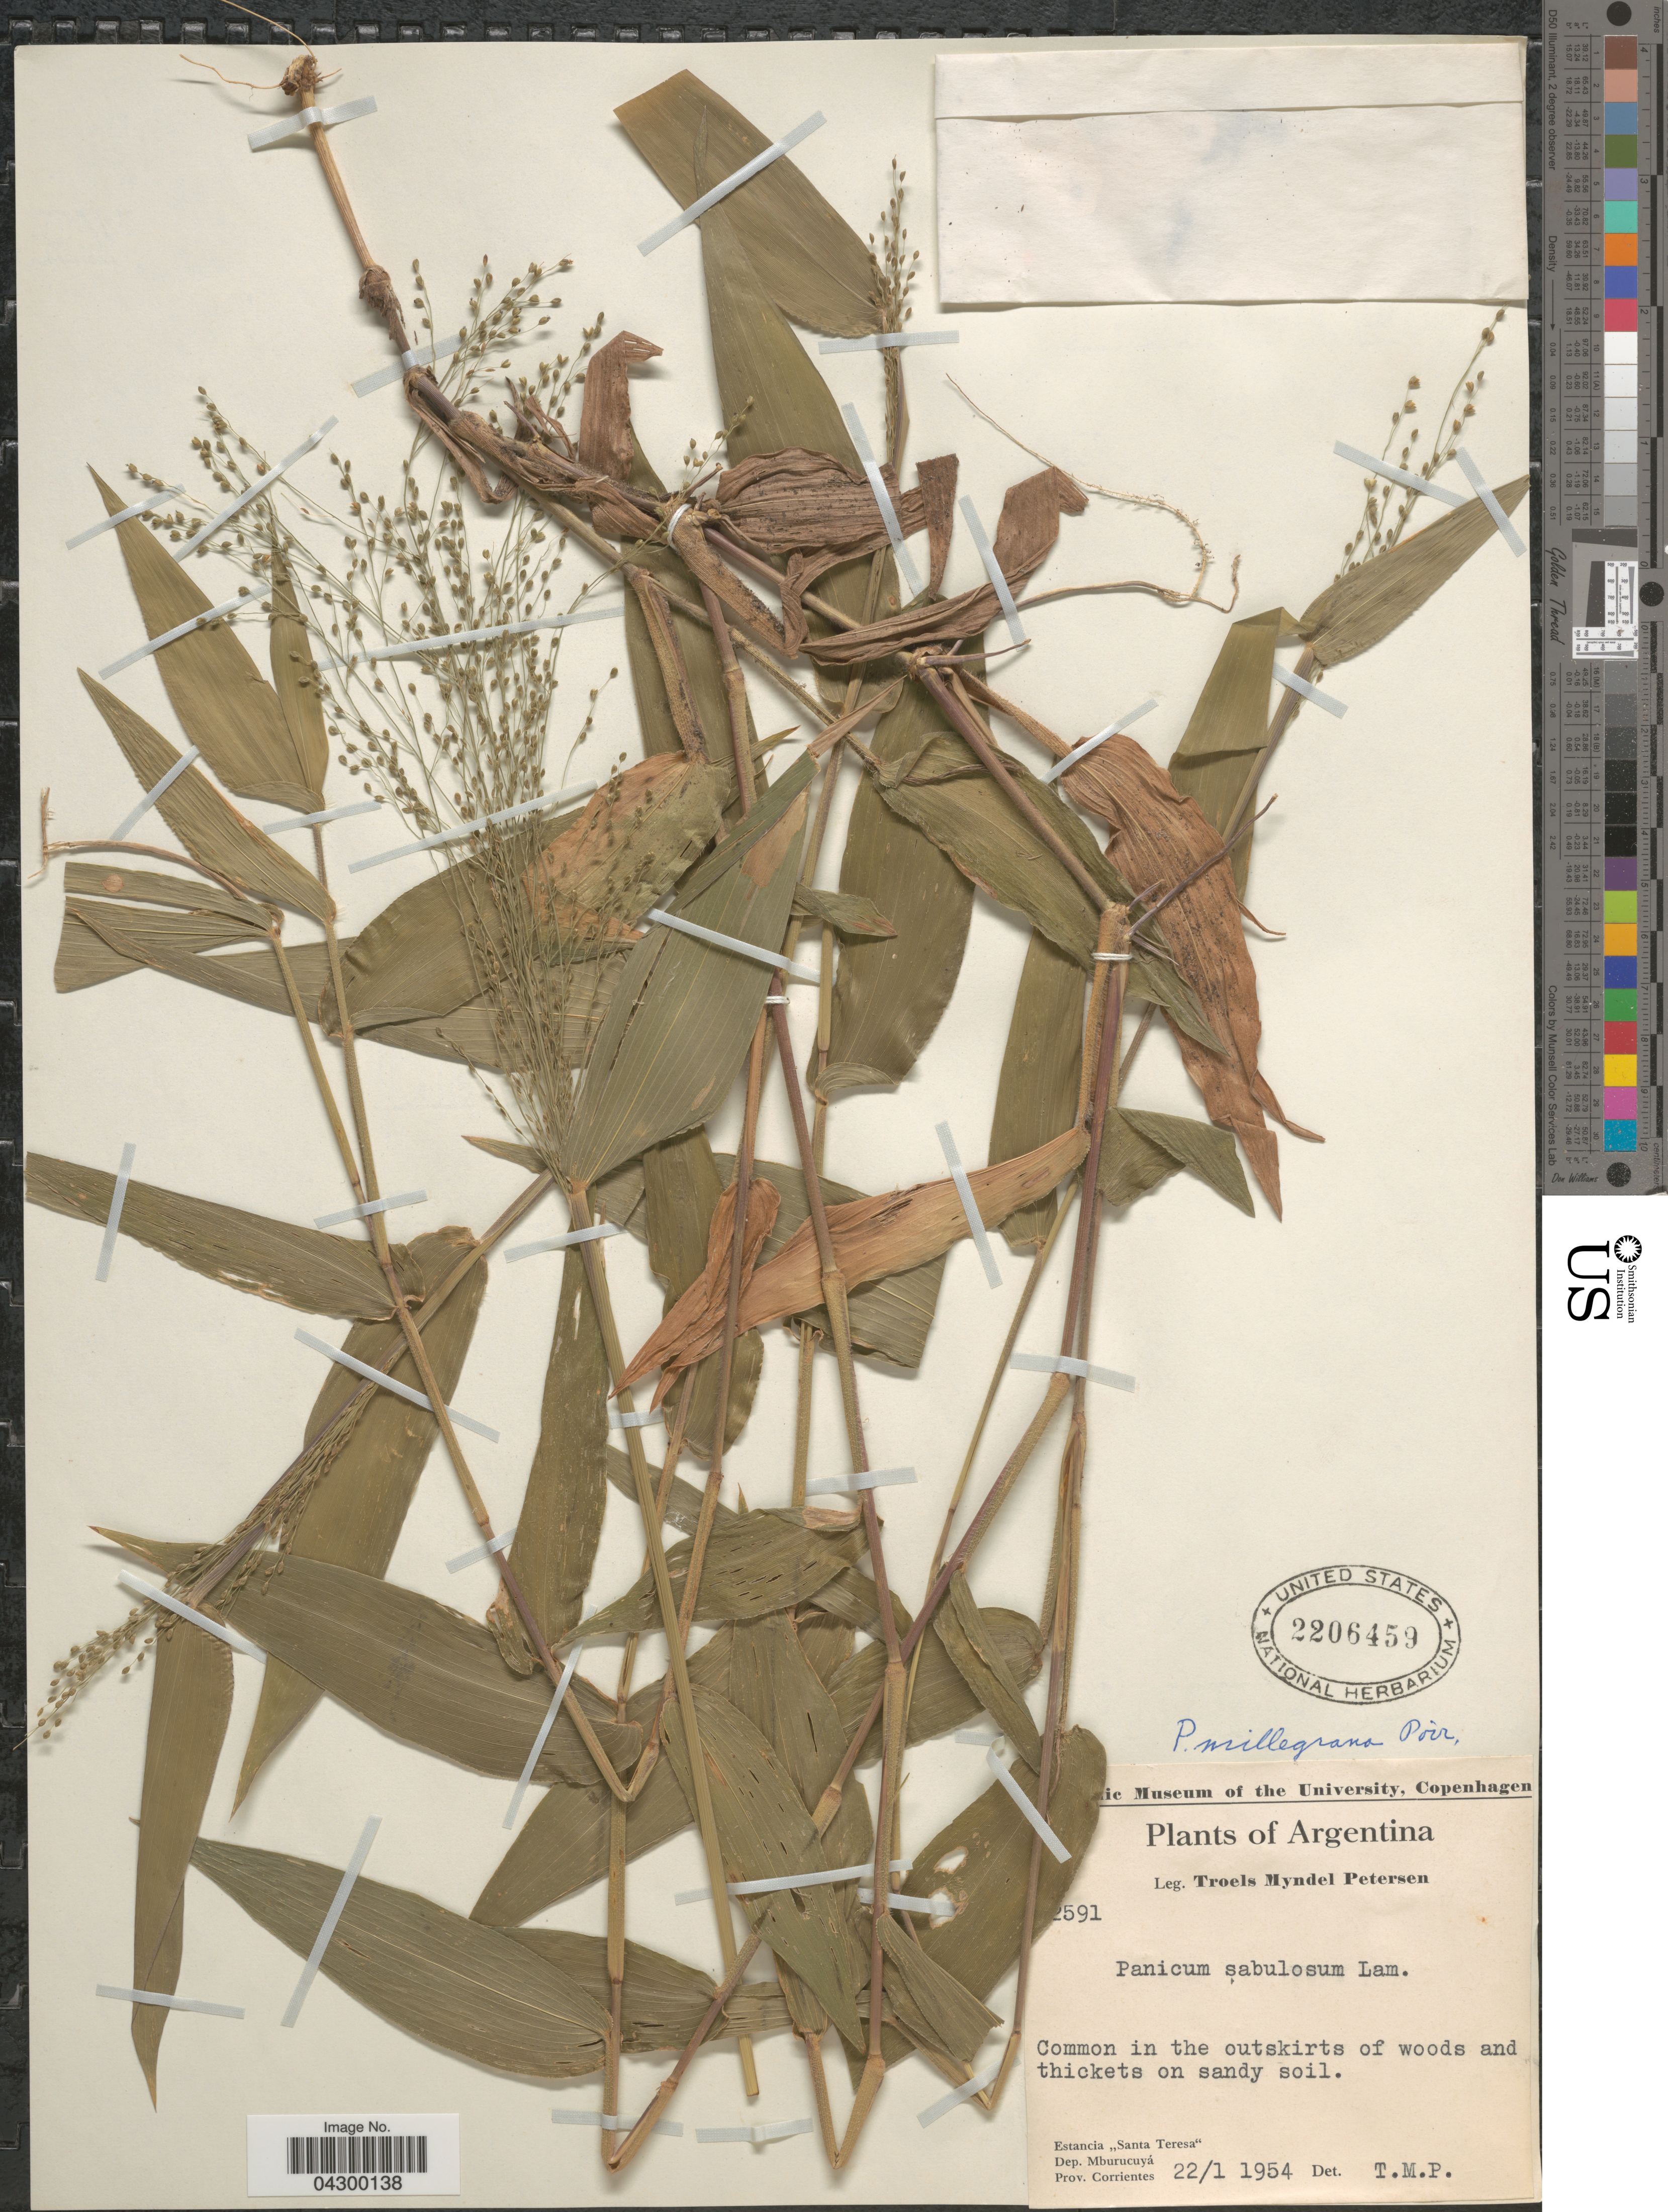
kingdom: Plantae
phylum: Tracheophyta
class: Liliopsida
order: Poales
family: Poaceae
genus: Panicum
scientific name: Panicum millegrana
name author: Poir.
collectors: T. M. Petersen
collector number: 2591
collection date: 1954-01-22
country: Argentina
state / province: Corrientes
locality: Common in the outskirts of woods and thickets on sandy soil. Estancia "Santa Teresa". Dep. Mburucyá.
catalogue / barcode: US 2206459